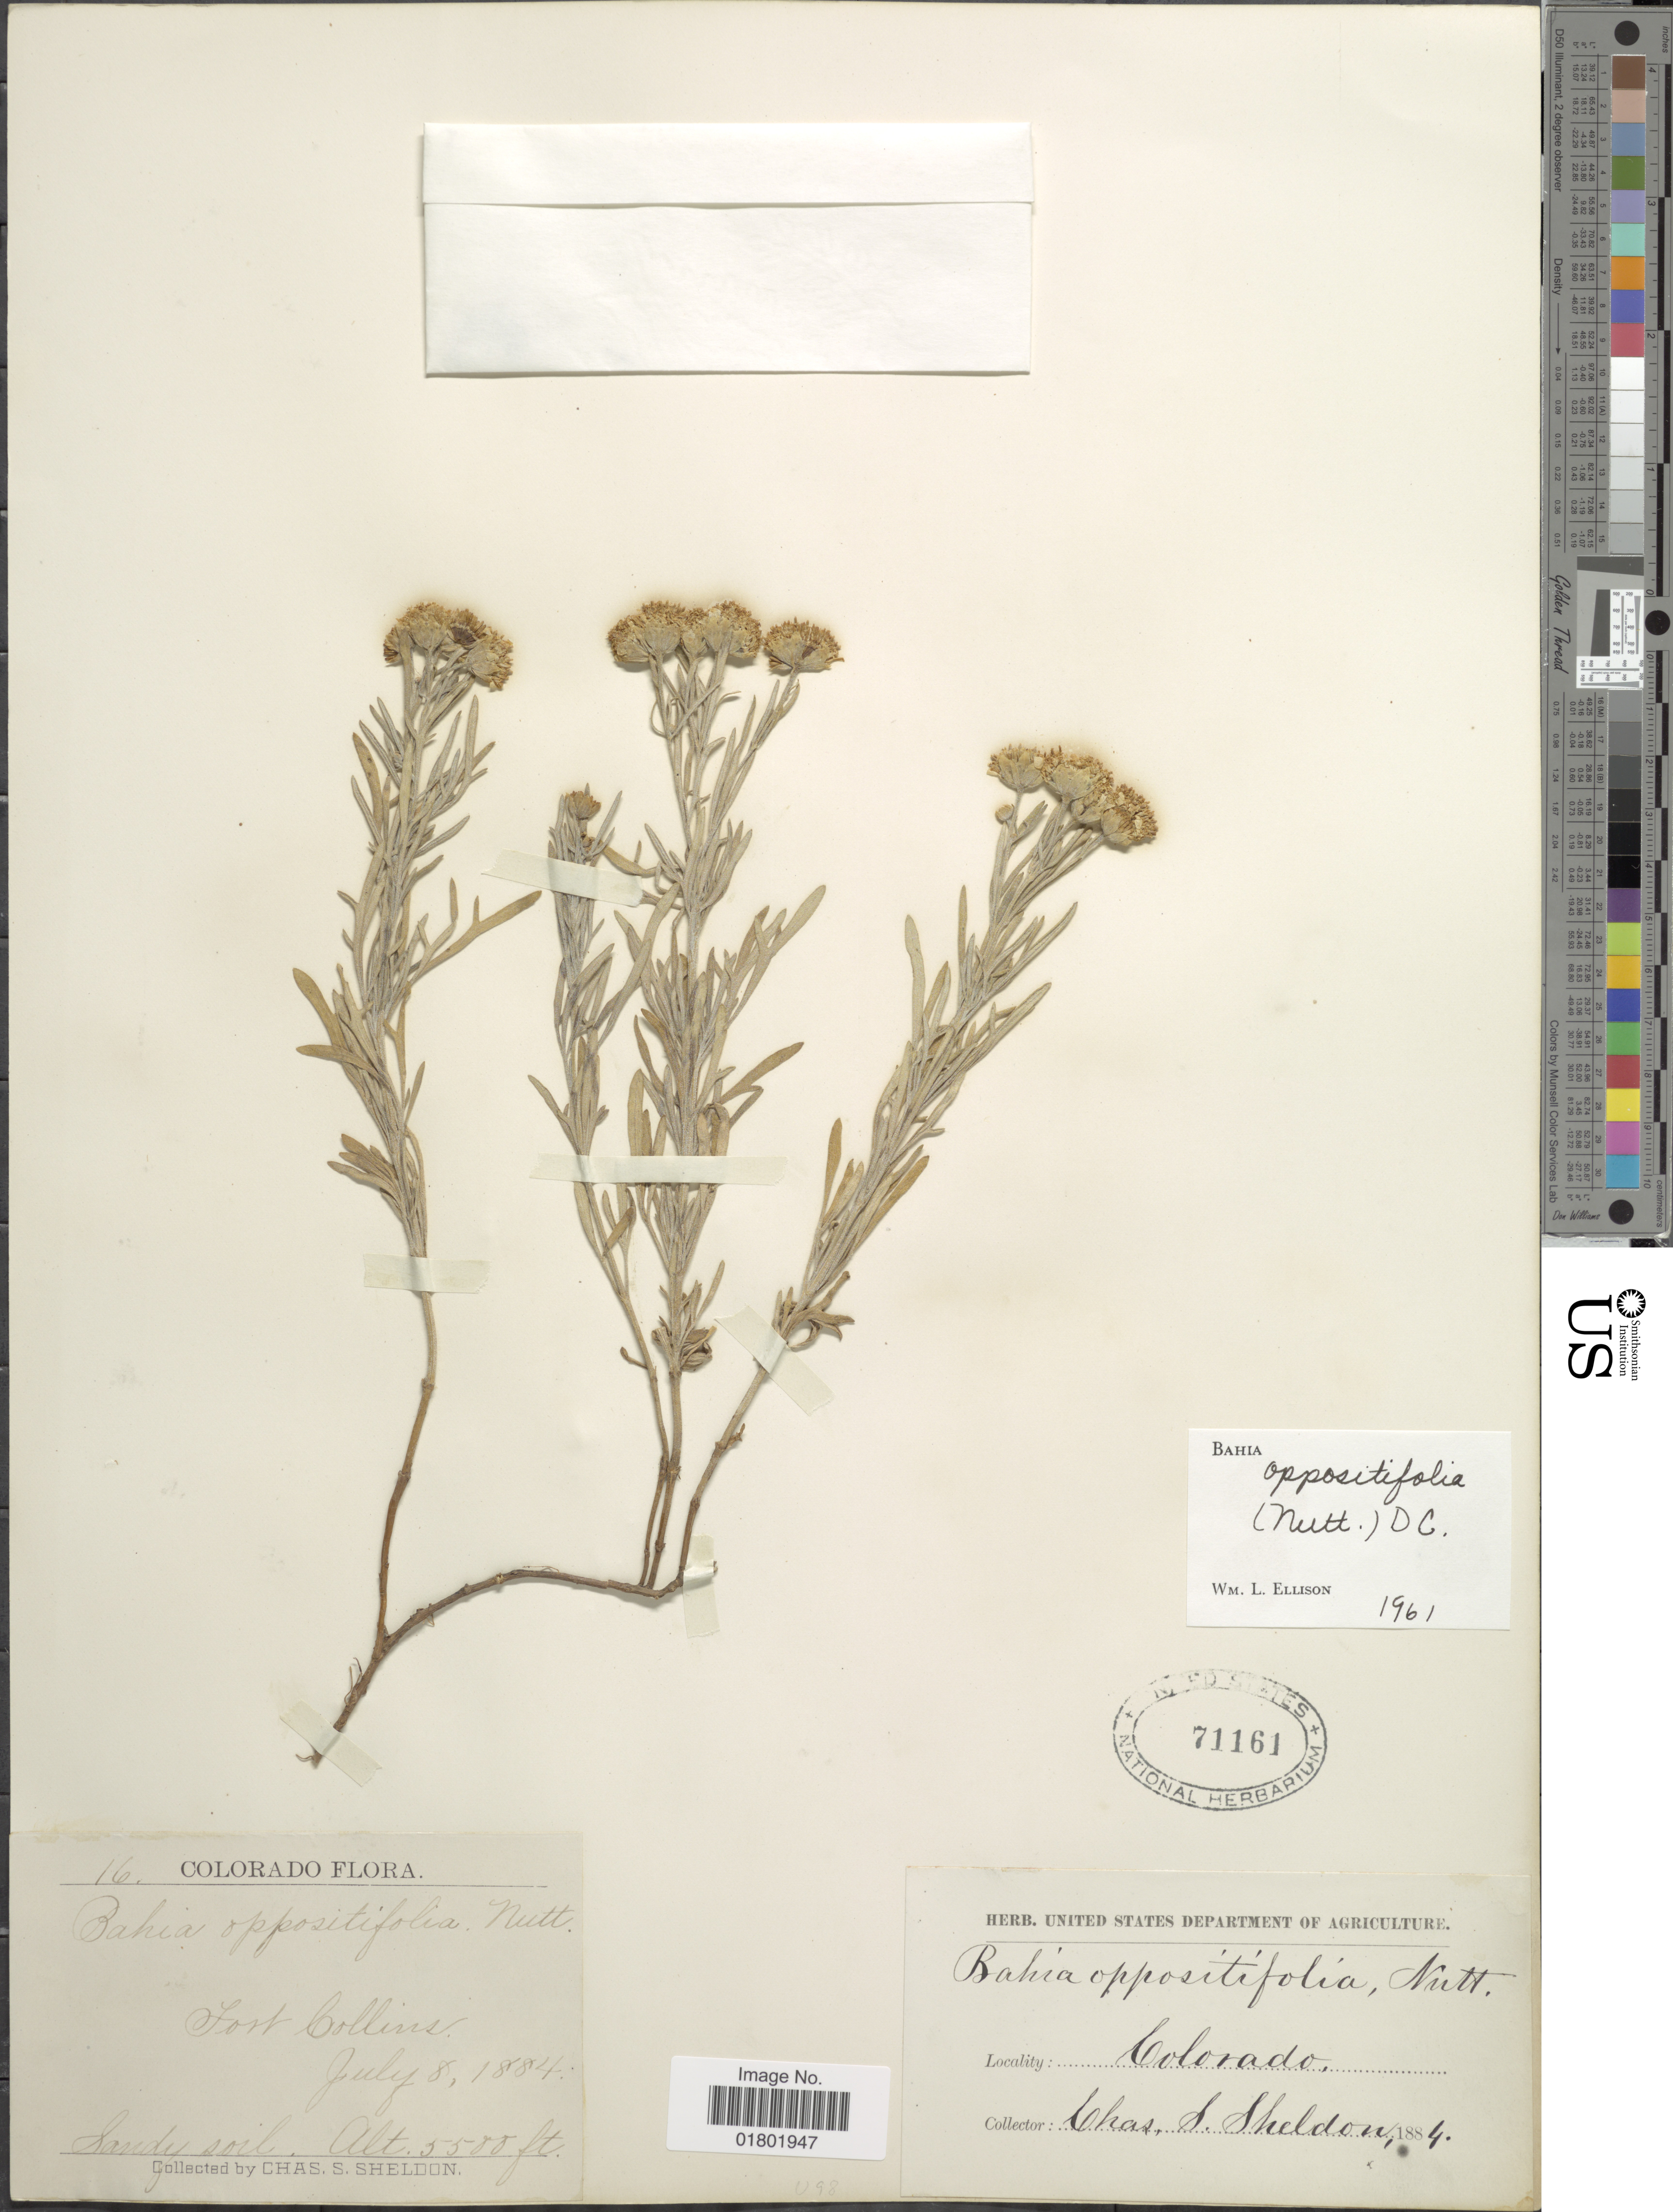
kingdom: Plantae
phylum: Tracheophyta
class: Magnoliopsida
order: Asterales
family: Asteraceae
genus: Bahia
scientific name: Bahia oppositifolia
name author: Nutt.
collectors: C. S. Sheldon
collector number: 16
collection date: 1884-07-08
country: United States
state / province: Colorado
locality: Fort Collins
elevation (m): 1676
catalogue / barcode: US 71161